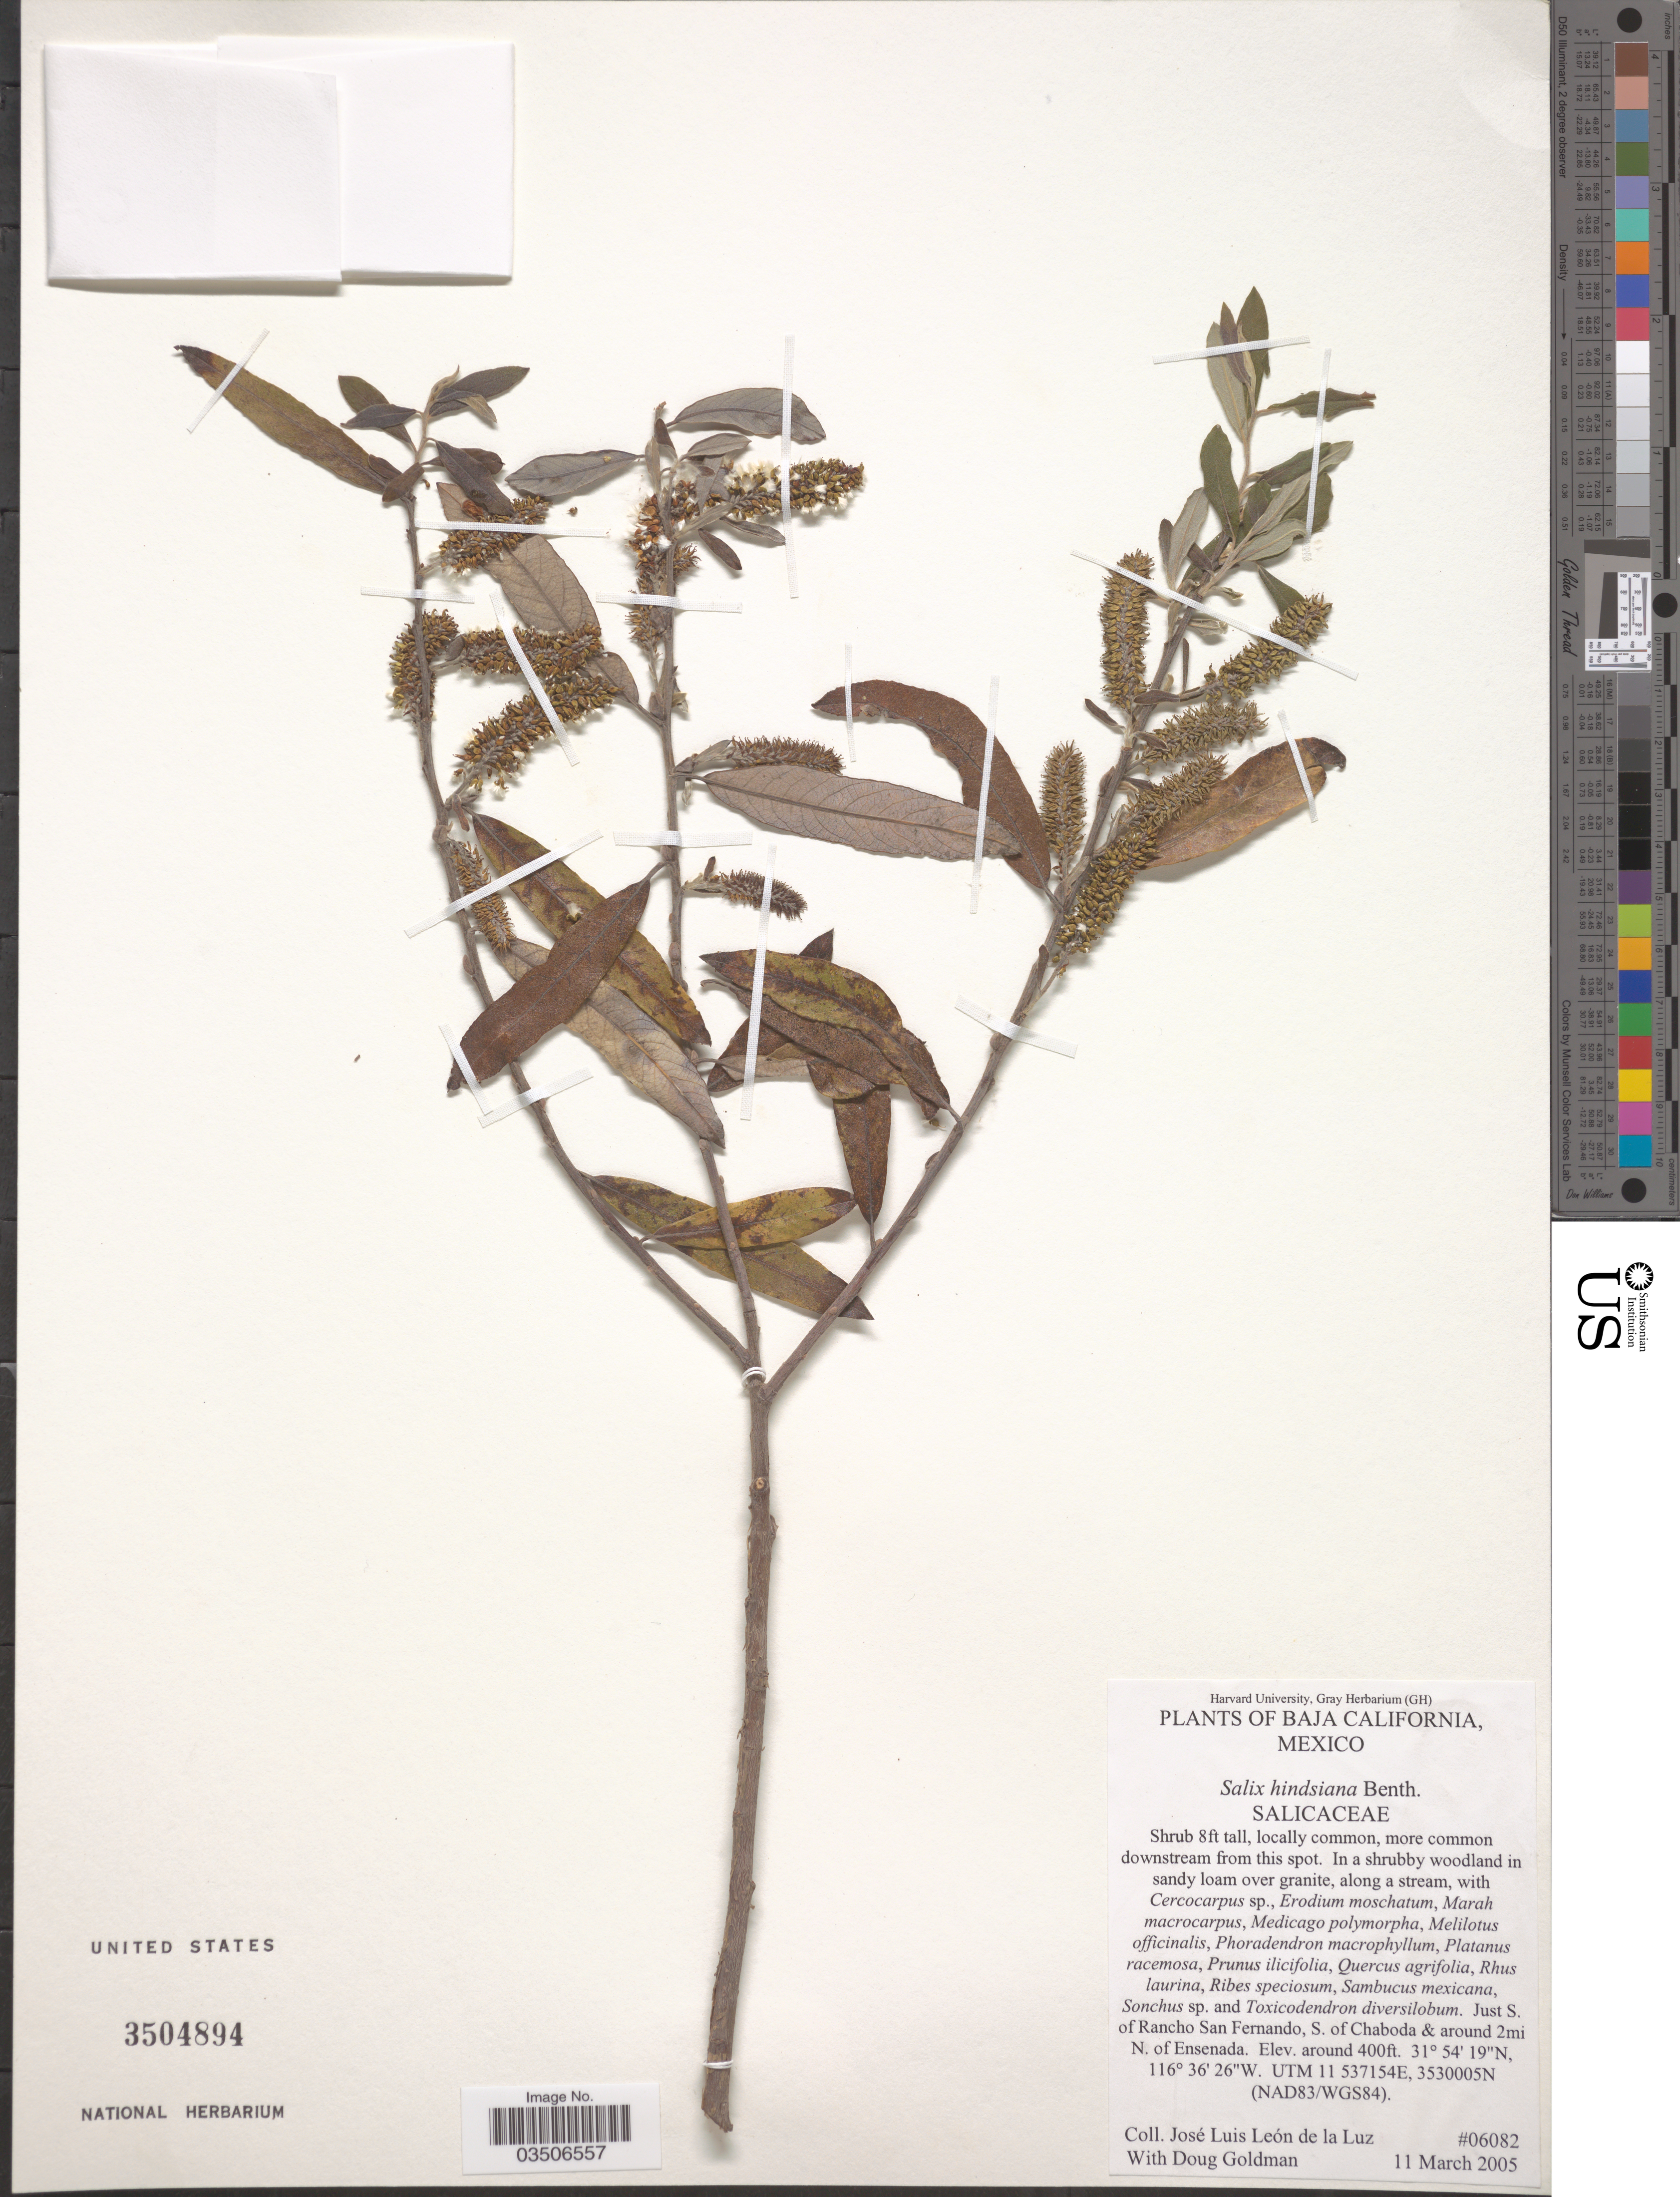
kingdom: Plantae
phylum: Tracheophyta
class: Magnoliopsida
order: Malpighiales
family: Salicaceae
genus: Salix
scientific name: Salix hindsiana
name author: Benth.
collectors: J. L. León de la Luz & D. Goldman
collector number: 06082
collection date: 2005-03-11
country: Mexico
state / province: Baja California Norte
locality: Just S. of Rancho San Fernando, S. of Chaboda & around 2 mi. N. of Ensenada.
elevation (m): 122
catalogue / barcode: US 3504894